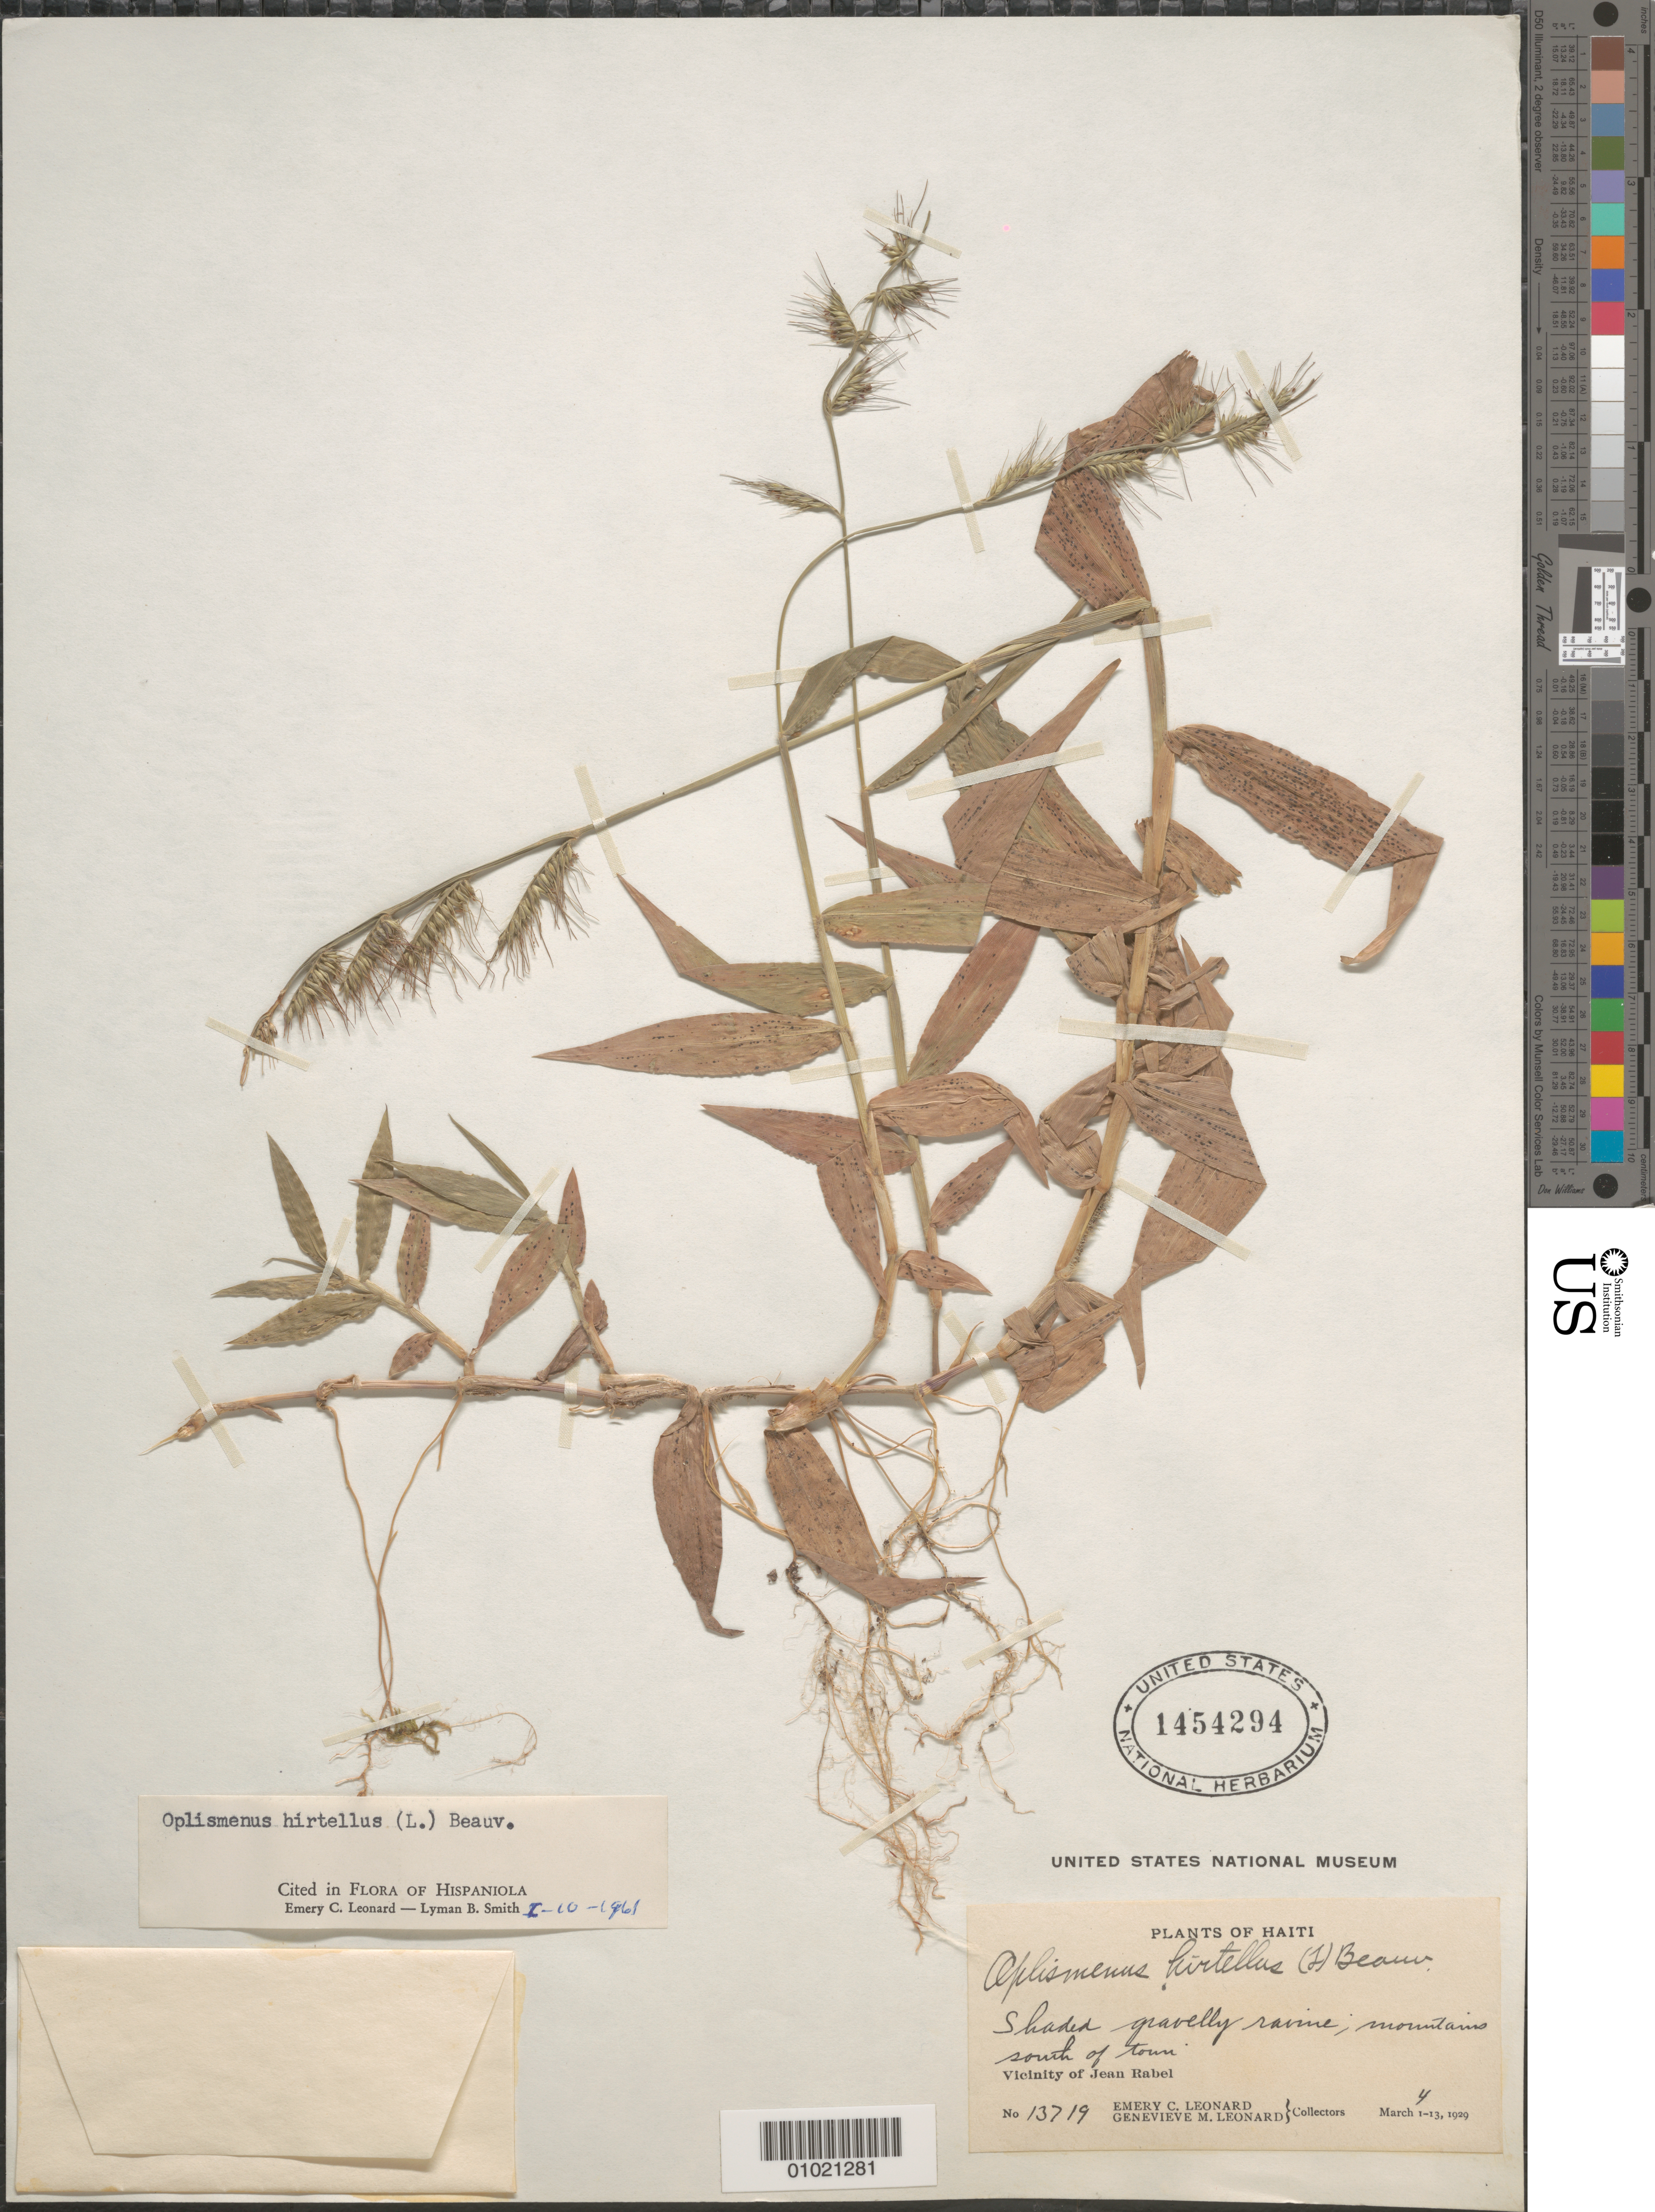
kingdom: Plantae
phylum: Tracheophyta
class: Liliopsida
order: Poales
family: Poaceae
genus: Oplismenus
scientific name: Oplismenus hirtellus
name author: (L.) P. Beauv.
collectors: E. C. Leonard & G. M. Leonard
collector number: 13719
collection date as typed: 04 Mar 1929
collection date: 1929-03-04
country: Haiti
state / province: Nord-Óuest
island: Hispaniola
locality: shaded gravelly ravine; mountains south of Jean Rabel.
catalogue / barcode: US 1454294